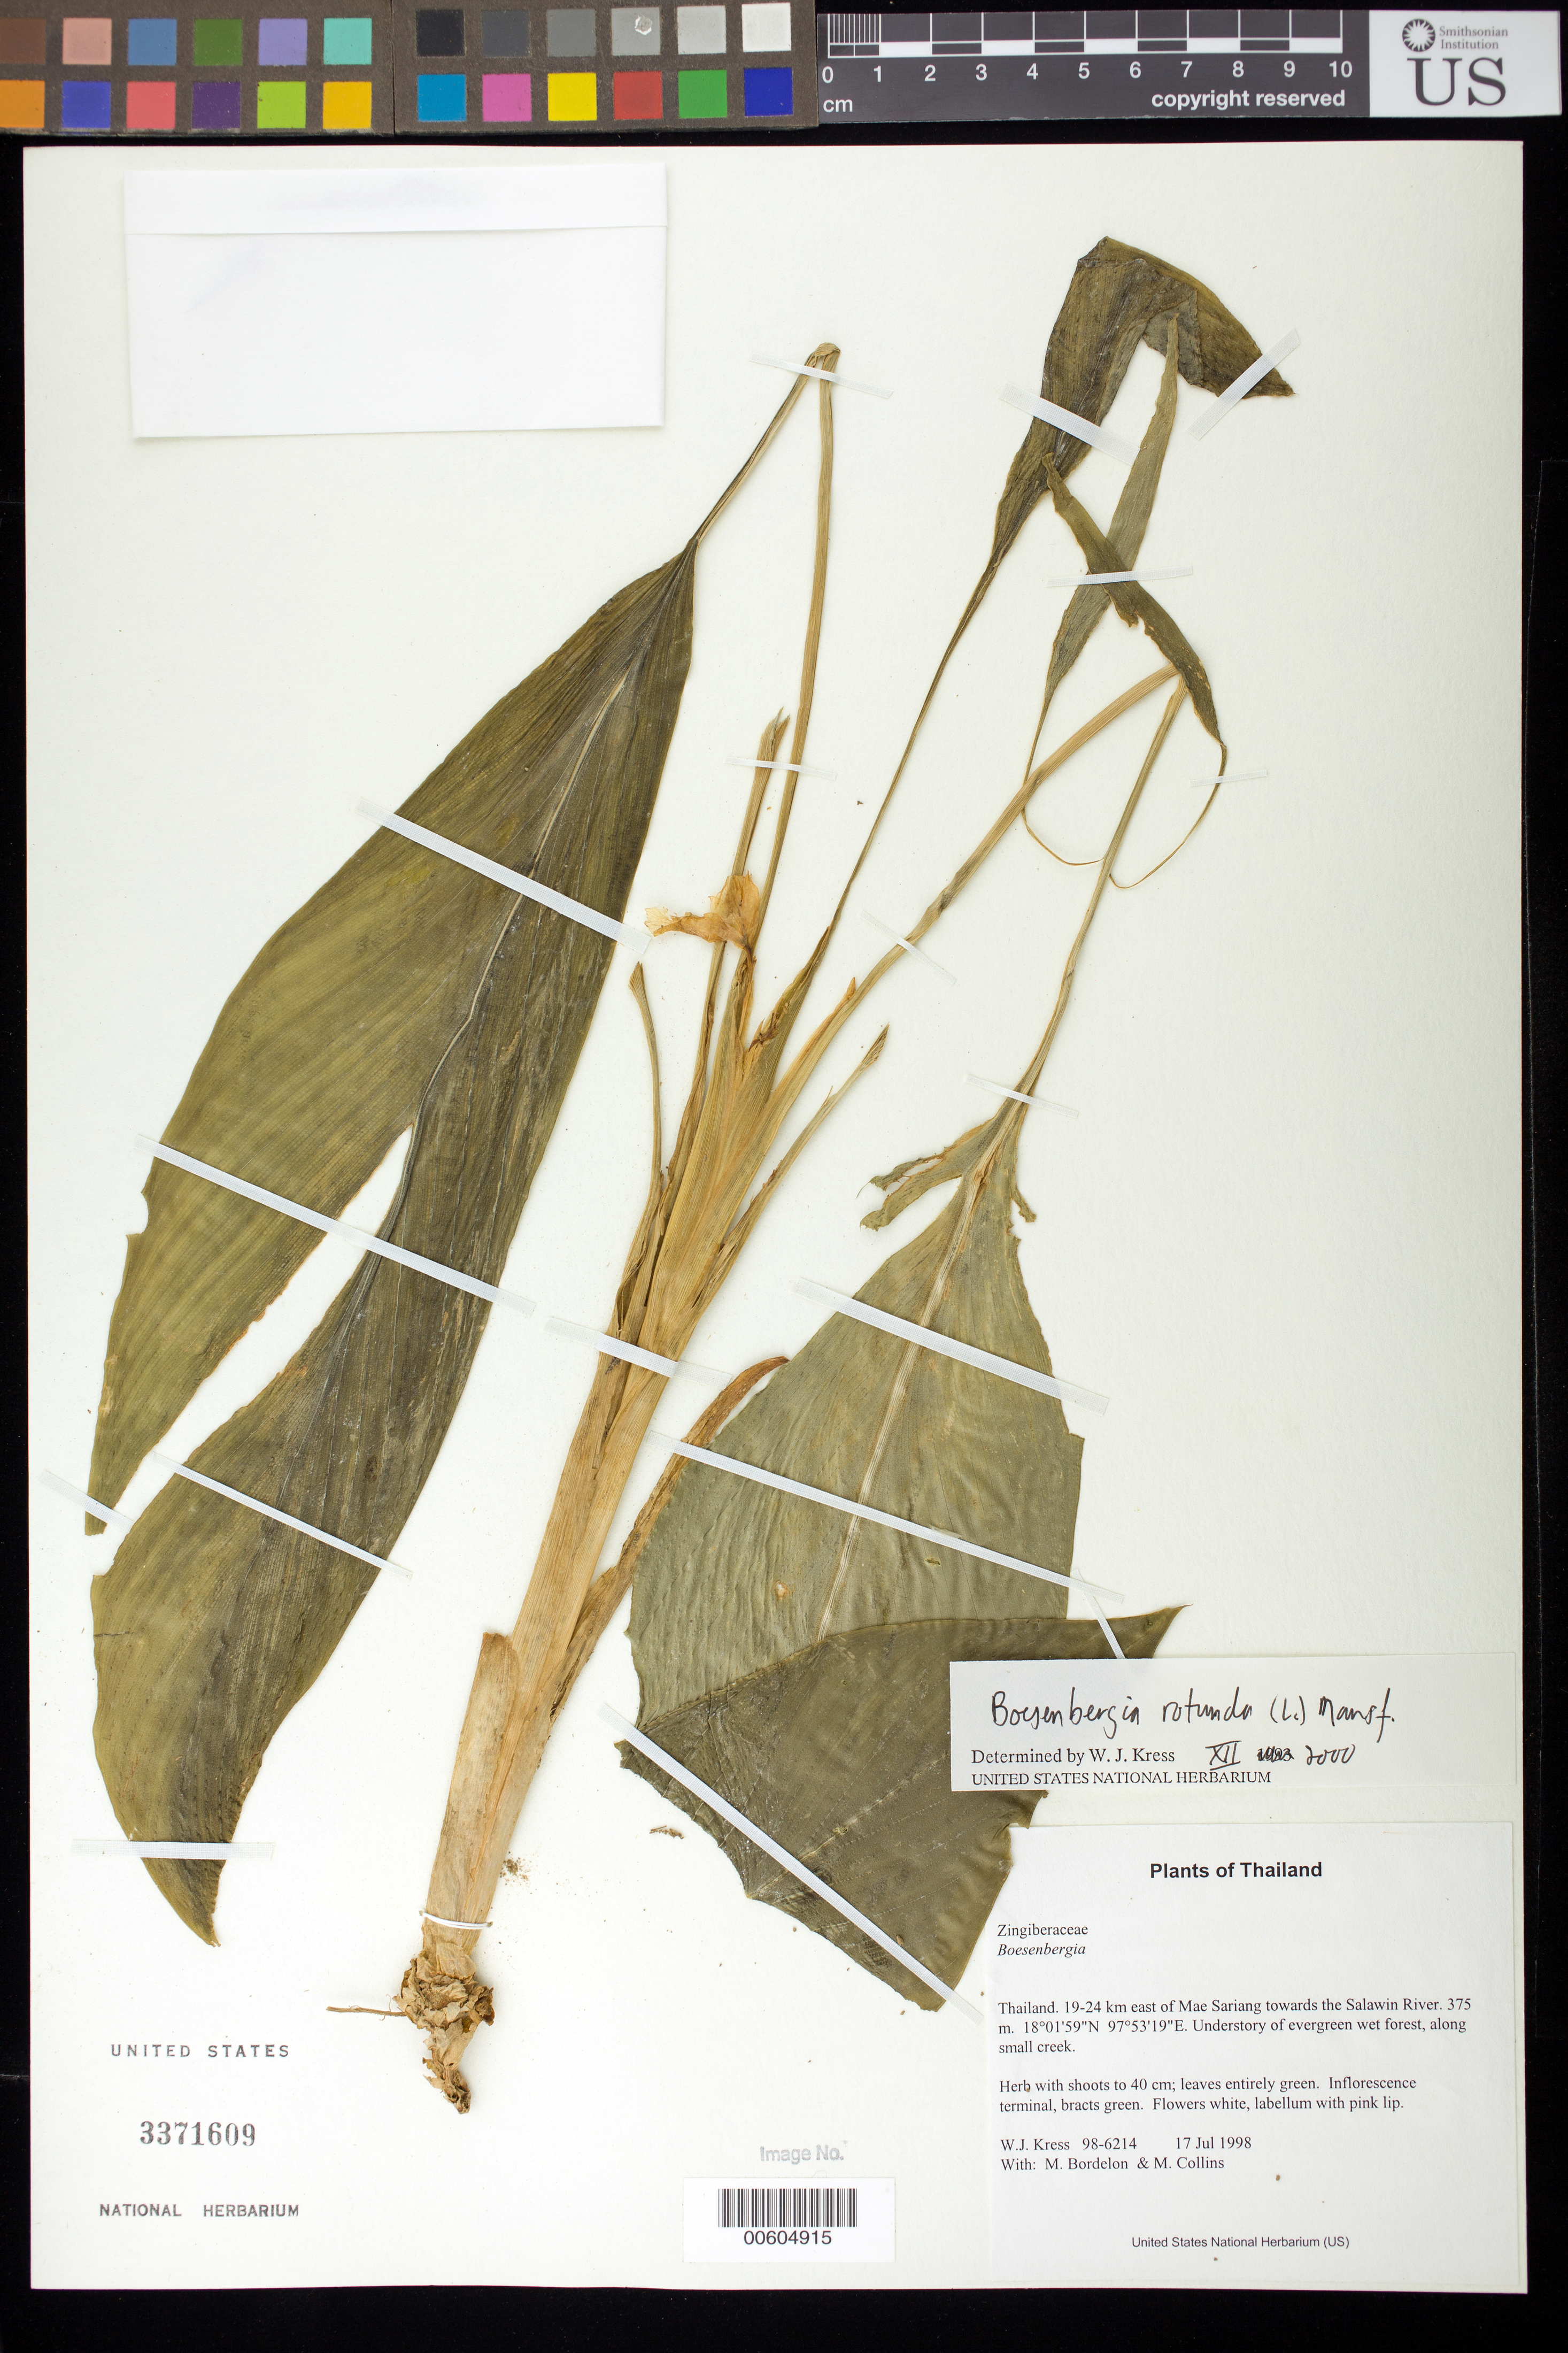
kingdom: Plantae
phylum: Tracheophyta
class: Liliopsida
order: Zingiberales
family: Zingiberaceae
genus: Boesenbergia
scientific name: Boesenbergia rotunda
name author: (L.) Mansf.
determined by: Kress, W. J., (US), Smithsonian Institution - National Museum of Natural History (UNITED STATES)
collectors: W. J. Kress, M. Bordelon & M. Collins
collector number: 98-6214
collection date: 1998-07-17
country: Thailand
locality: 19-24 km east of Mae Sariang towards the Salawin River.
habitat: Understory of evergreen wet forest, along small creek.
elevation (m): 375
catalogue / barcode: US 3371609